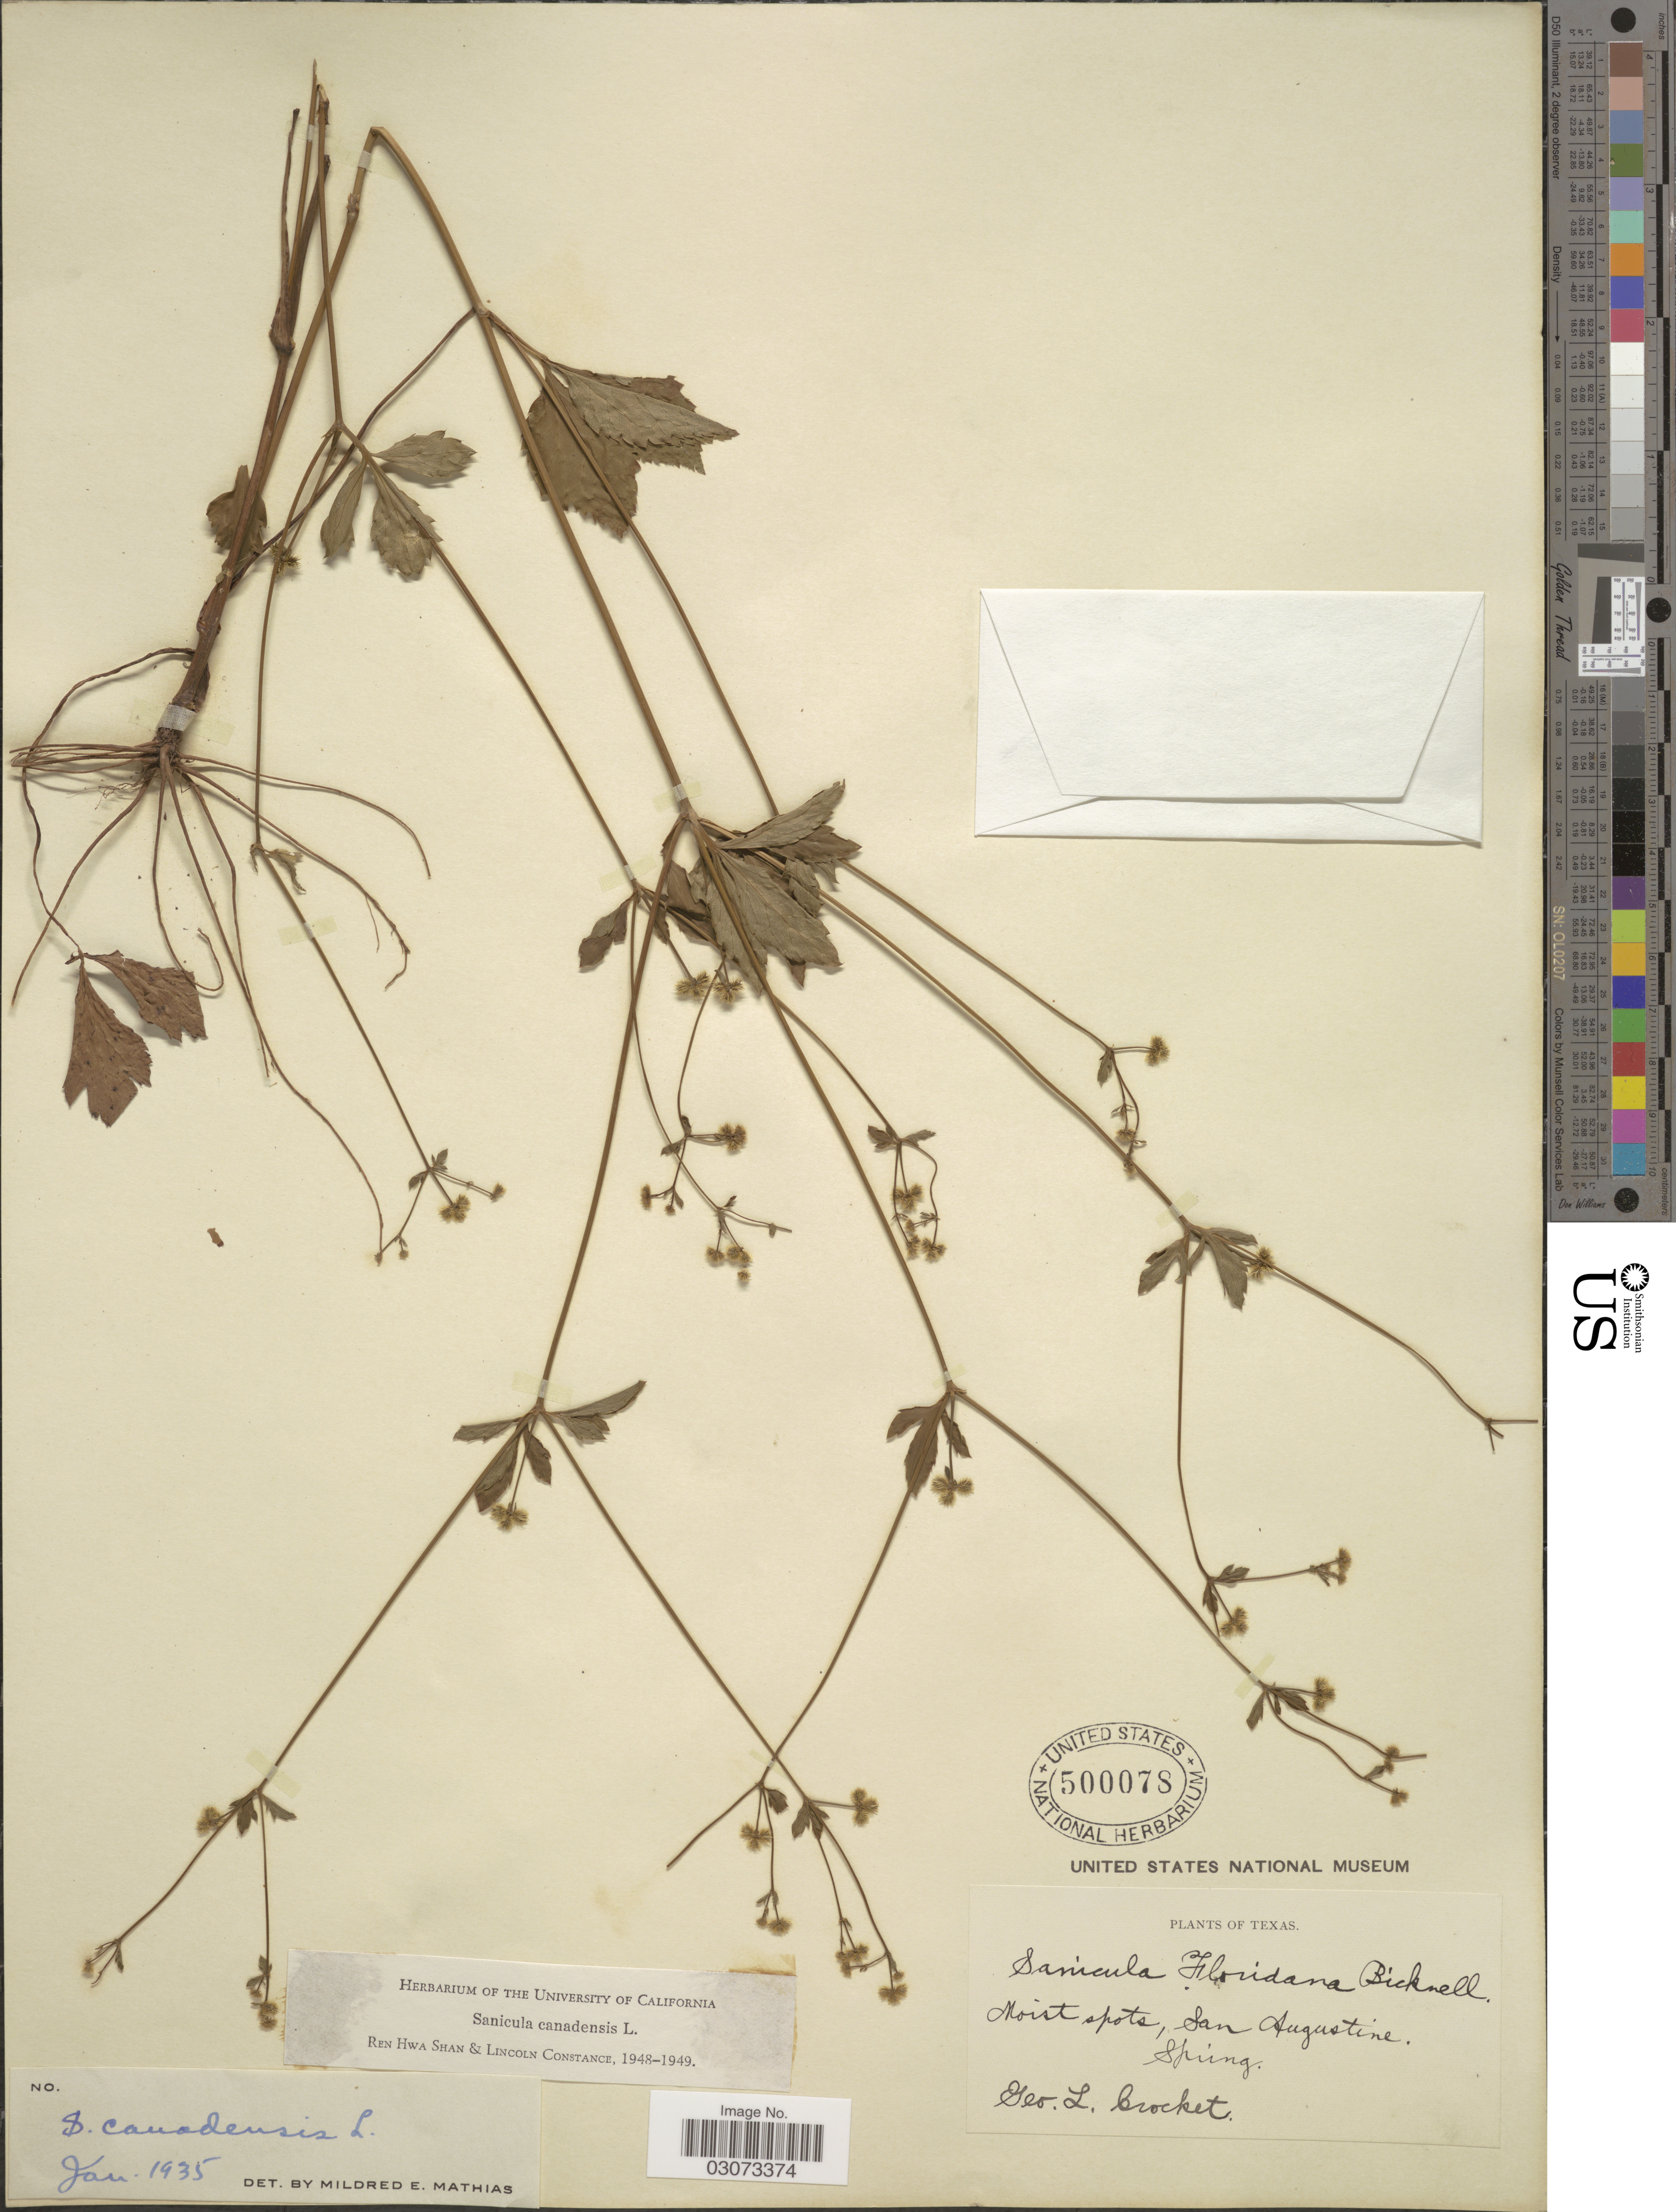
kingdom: Plantae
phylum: Tracheophyta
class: Magnoliopsida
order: Apiales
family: Apiaceae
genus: Sanicula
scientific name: Sanicula canadensis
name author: L.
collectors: G. Crocket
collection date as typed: Spring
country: United States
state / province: Texas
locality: San Augustine.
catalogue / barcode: US 500078